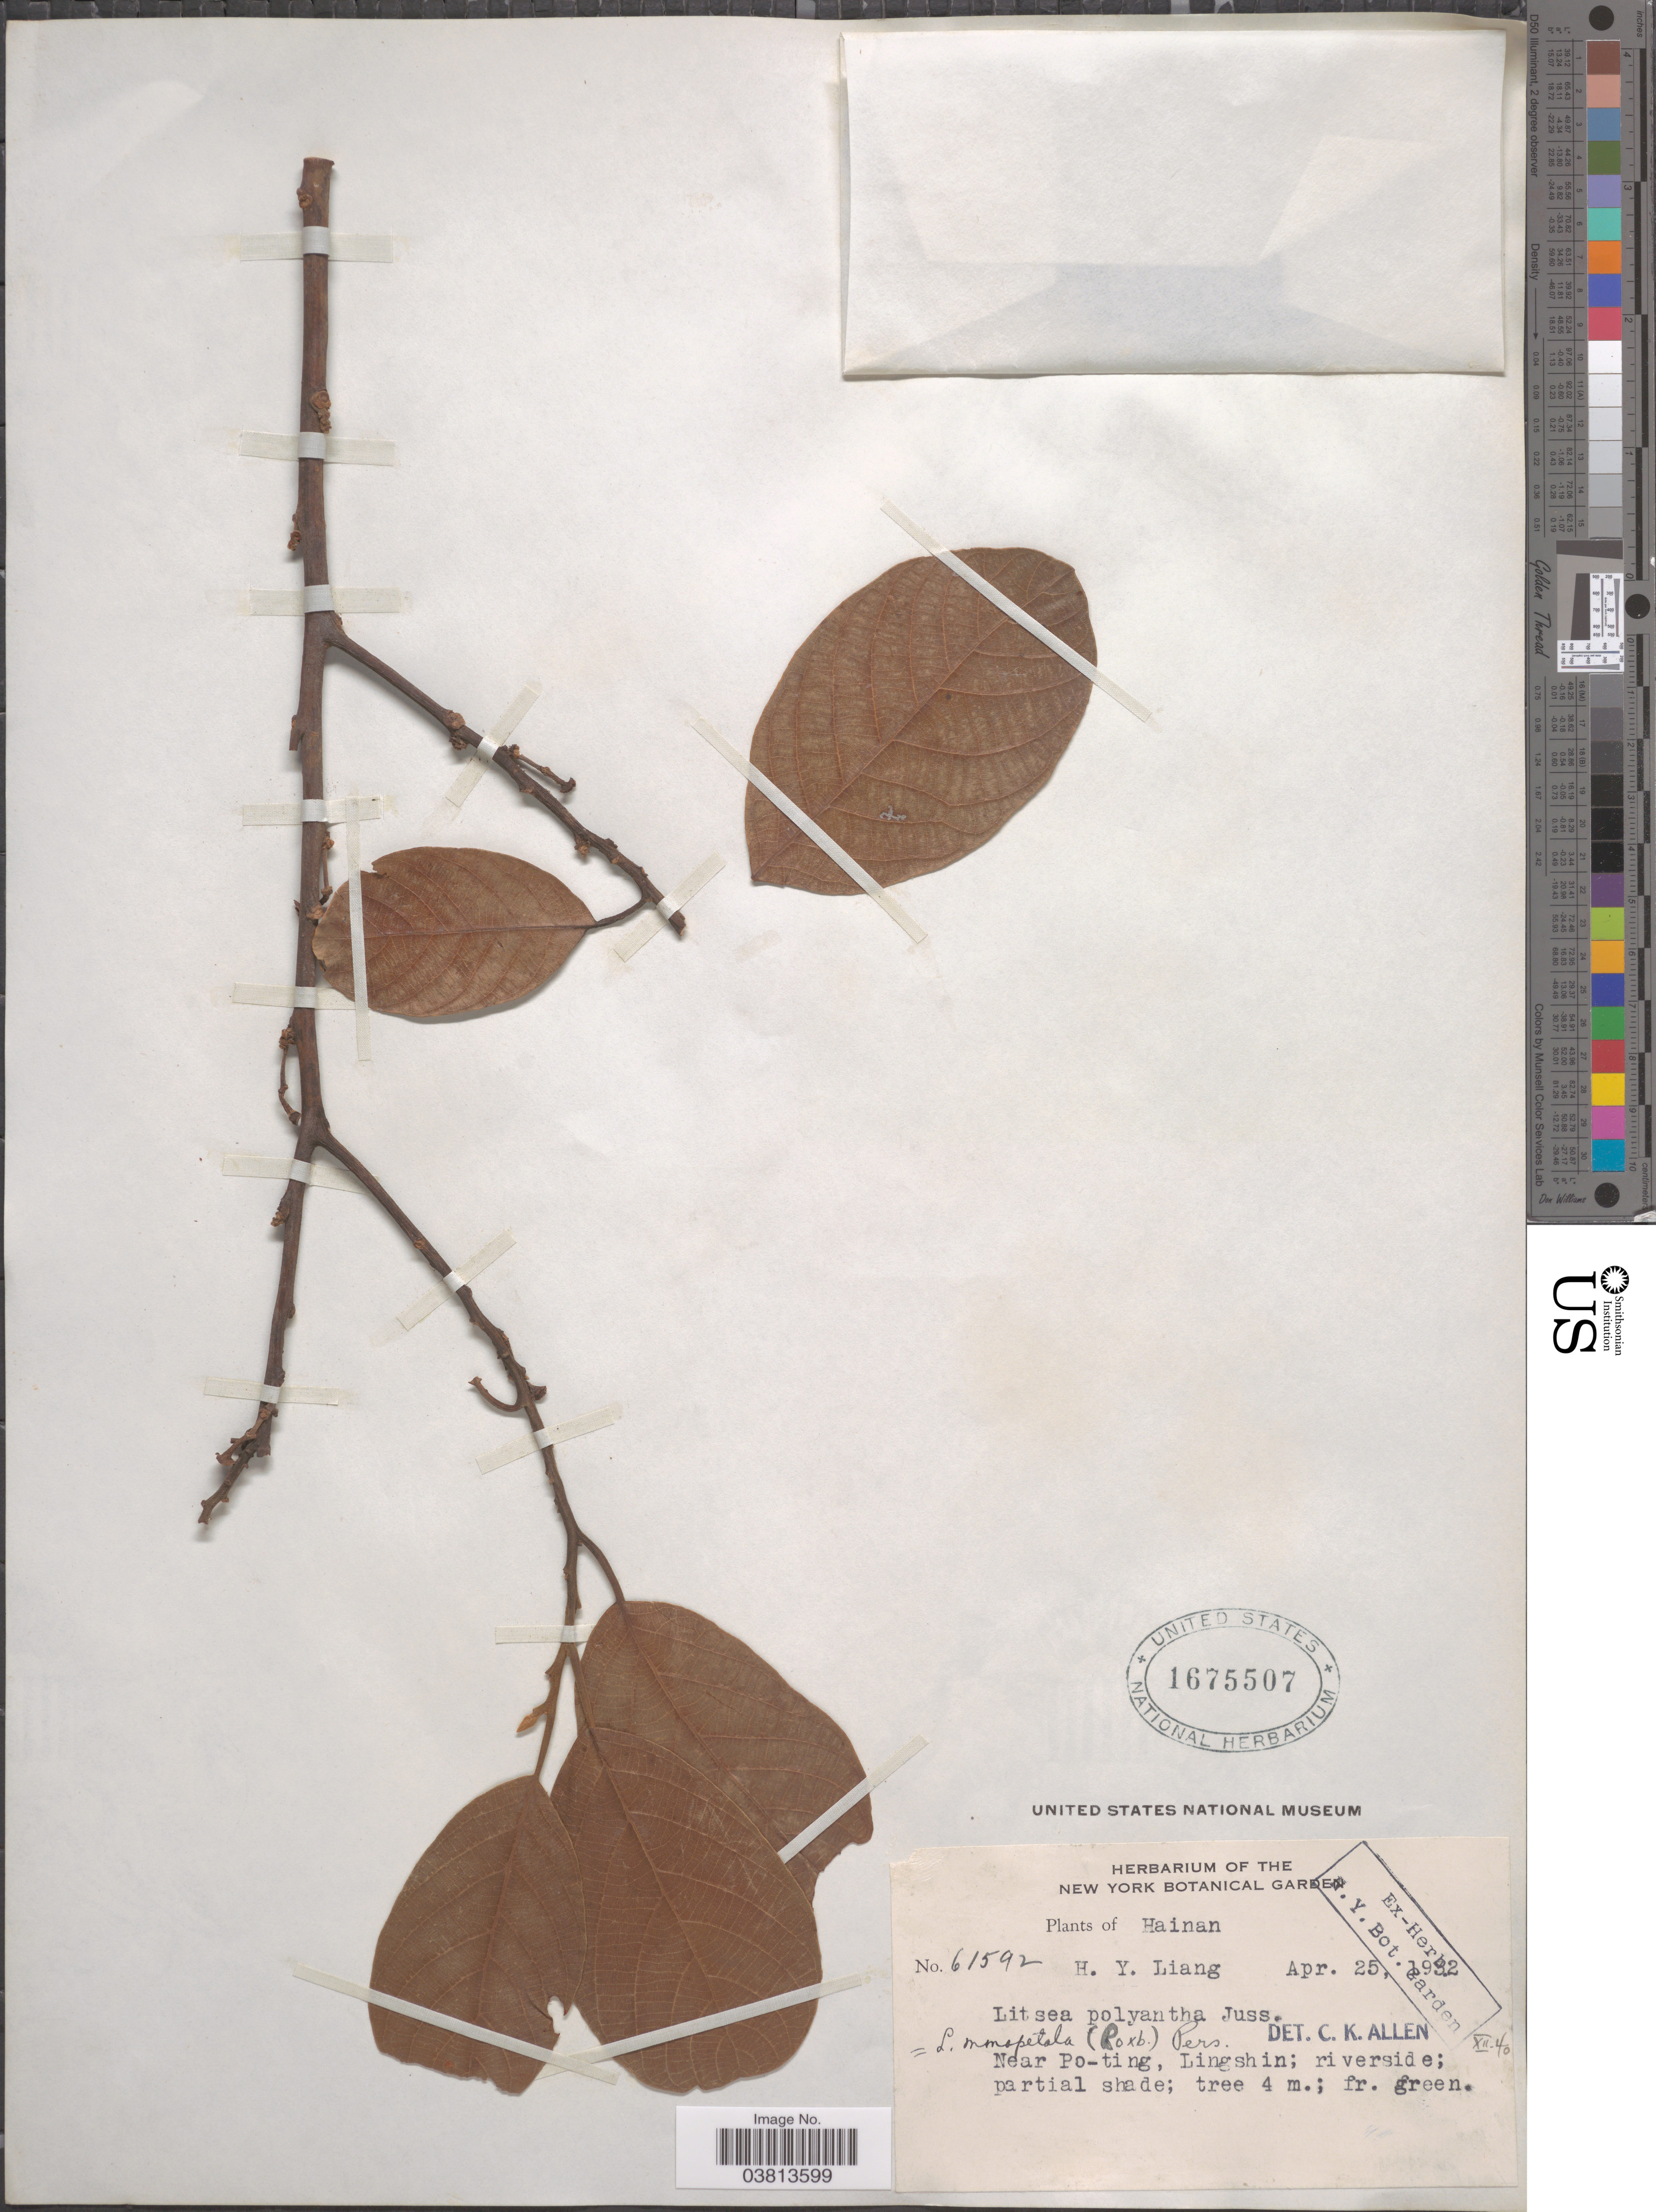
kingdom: Plantae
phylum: Tracheophyta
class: Magnoliopsida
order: Laurales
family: Lauraceae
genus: Litsea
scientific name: Litsea monopetala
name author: (Roxb.) Pers.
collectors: H. Y. Liang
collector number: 61592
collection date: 1932-04-25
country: China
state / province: Hainan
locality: Near Po-ting, Lingshin; riverside.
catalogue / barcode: US 1675507